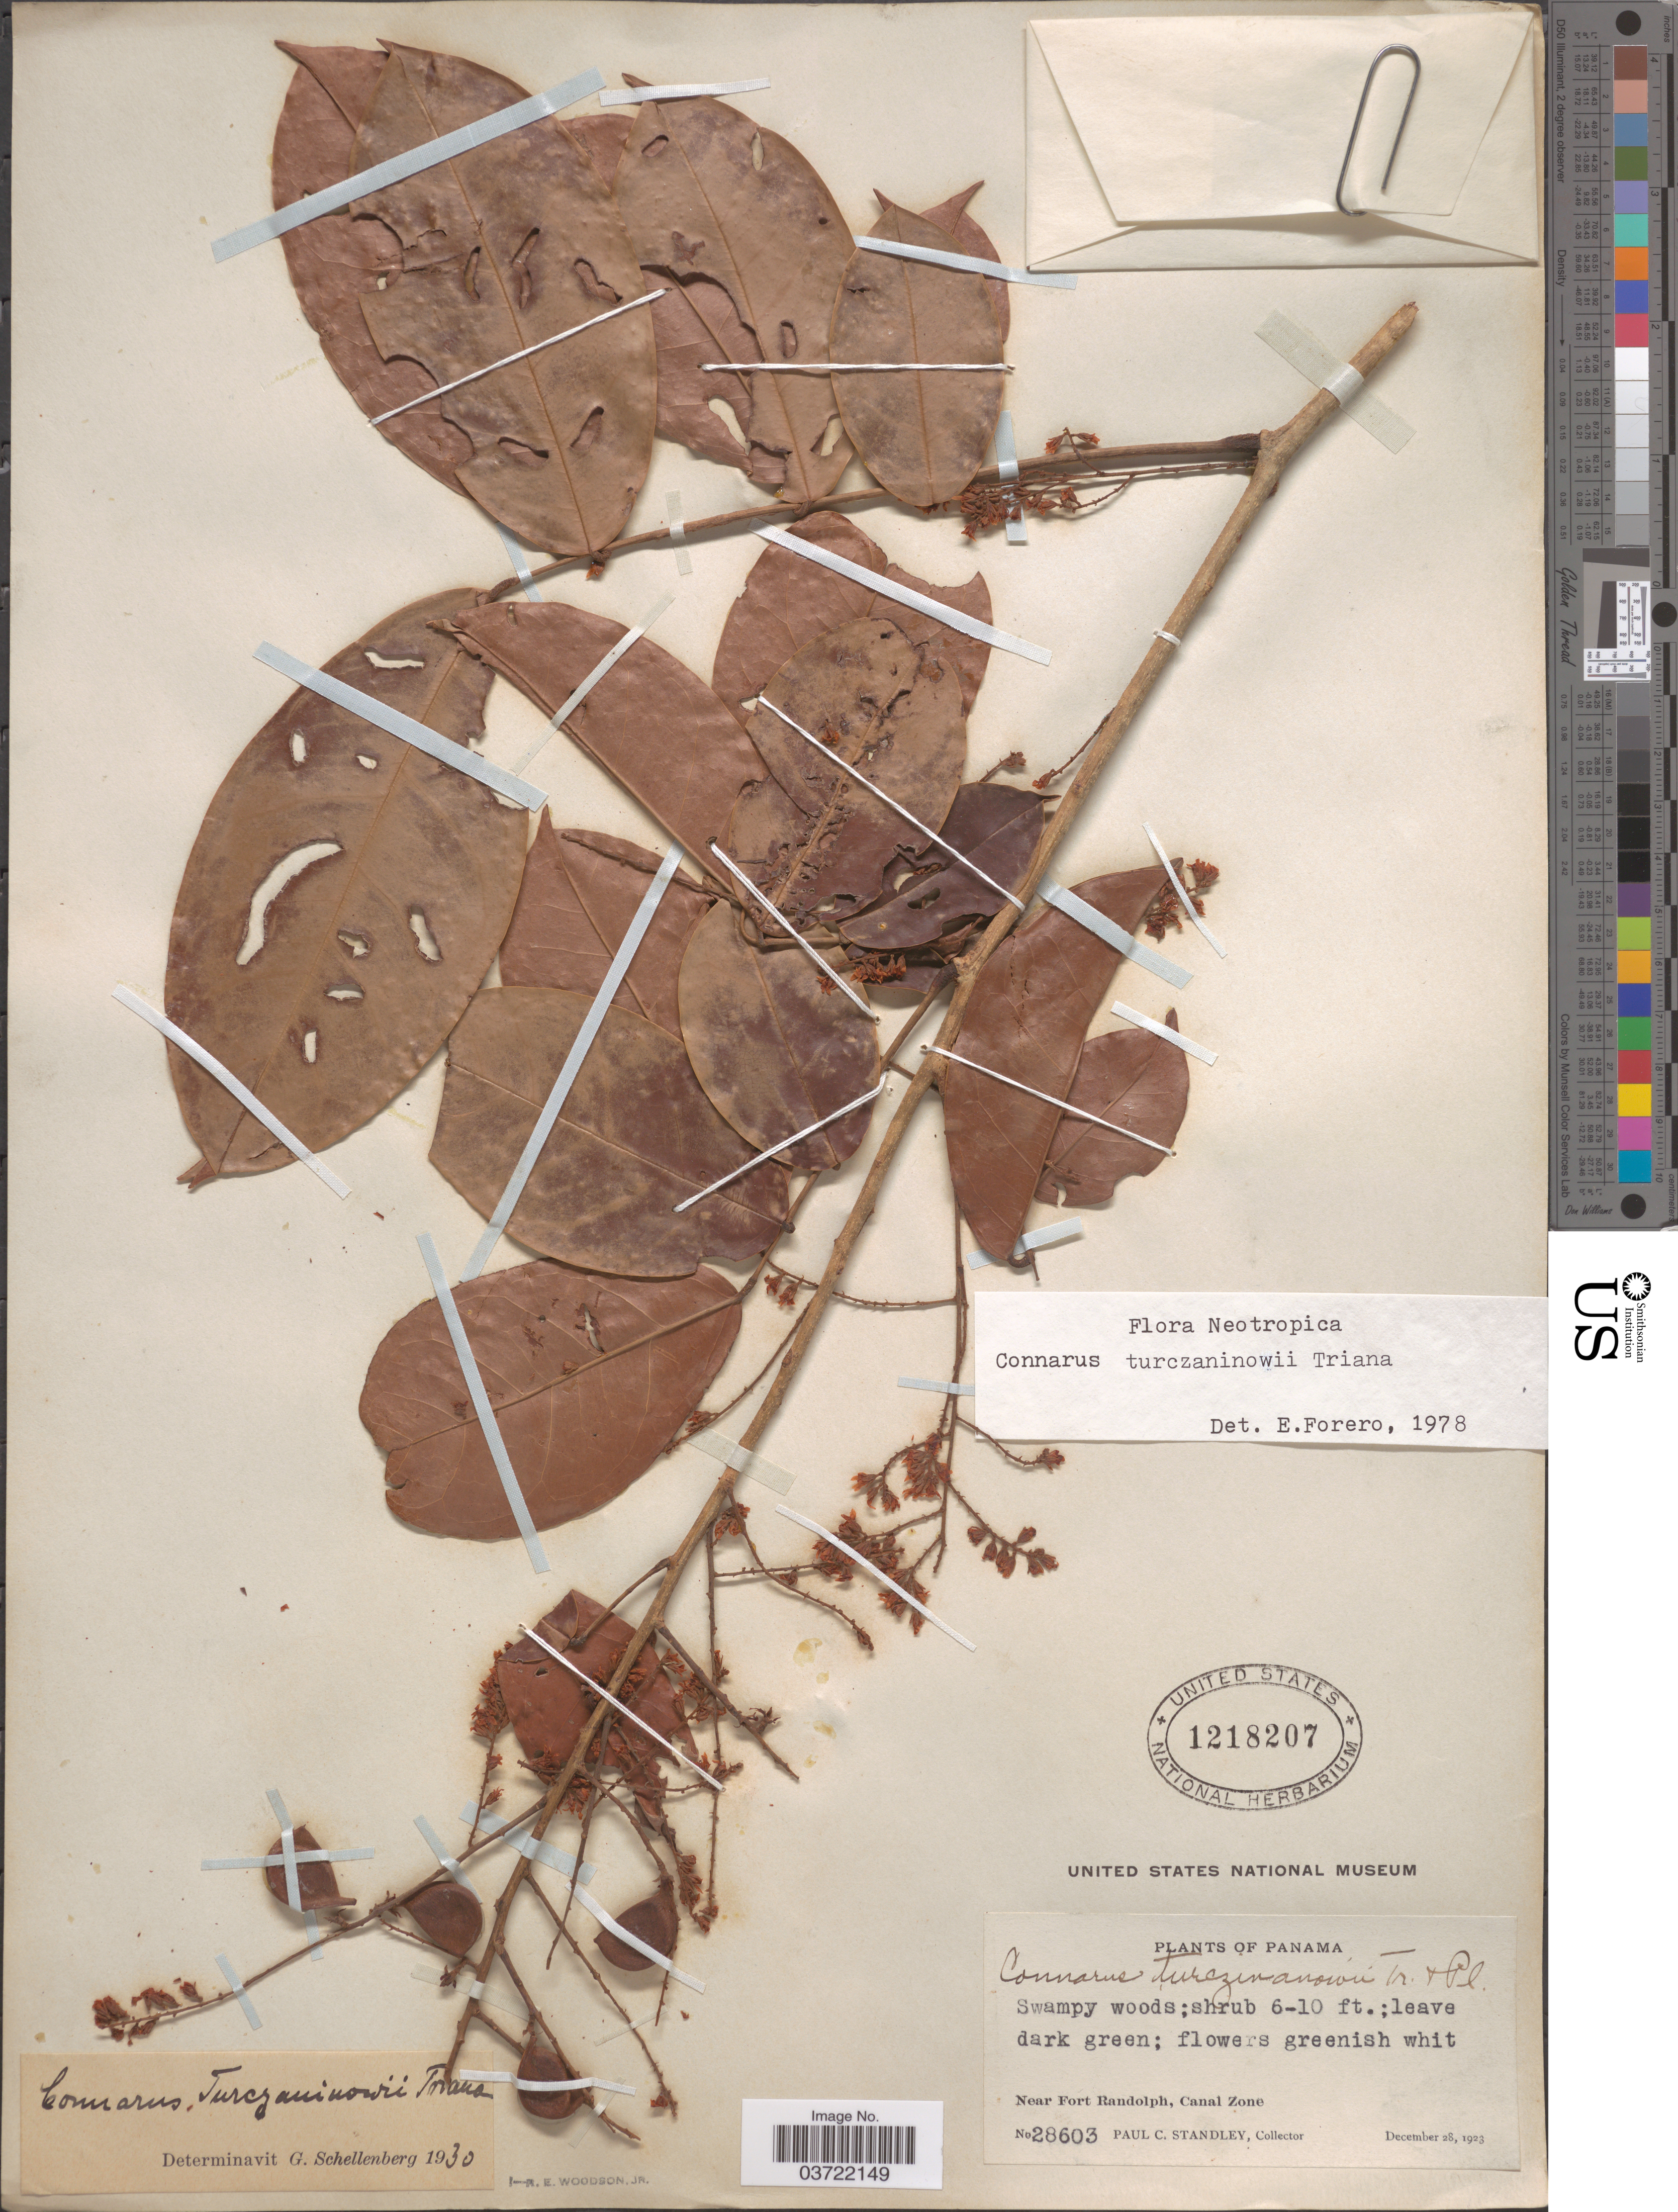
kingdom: Plantae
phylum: Tracheophyta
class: Magnoliopsida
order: Oxalidales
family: Connaraceae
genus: Connarus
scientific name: Connarus turczaninowii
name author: Triana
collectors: P. C. Standley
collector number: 28603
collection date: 1923-12-28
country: Panama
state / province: Colón / Panamá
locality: Near Fort Randolph, Canal Zone.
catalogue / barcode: US 1218207